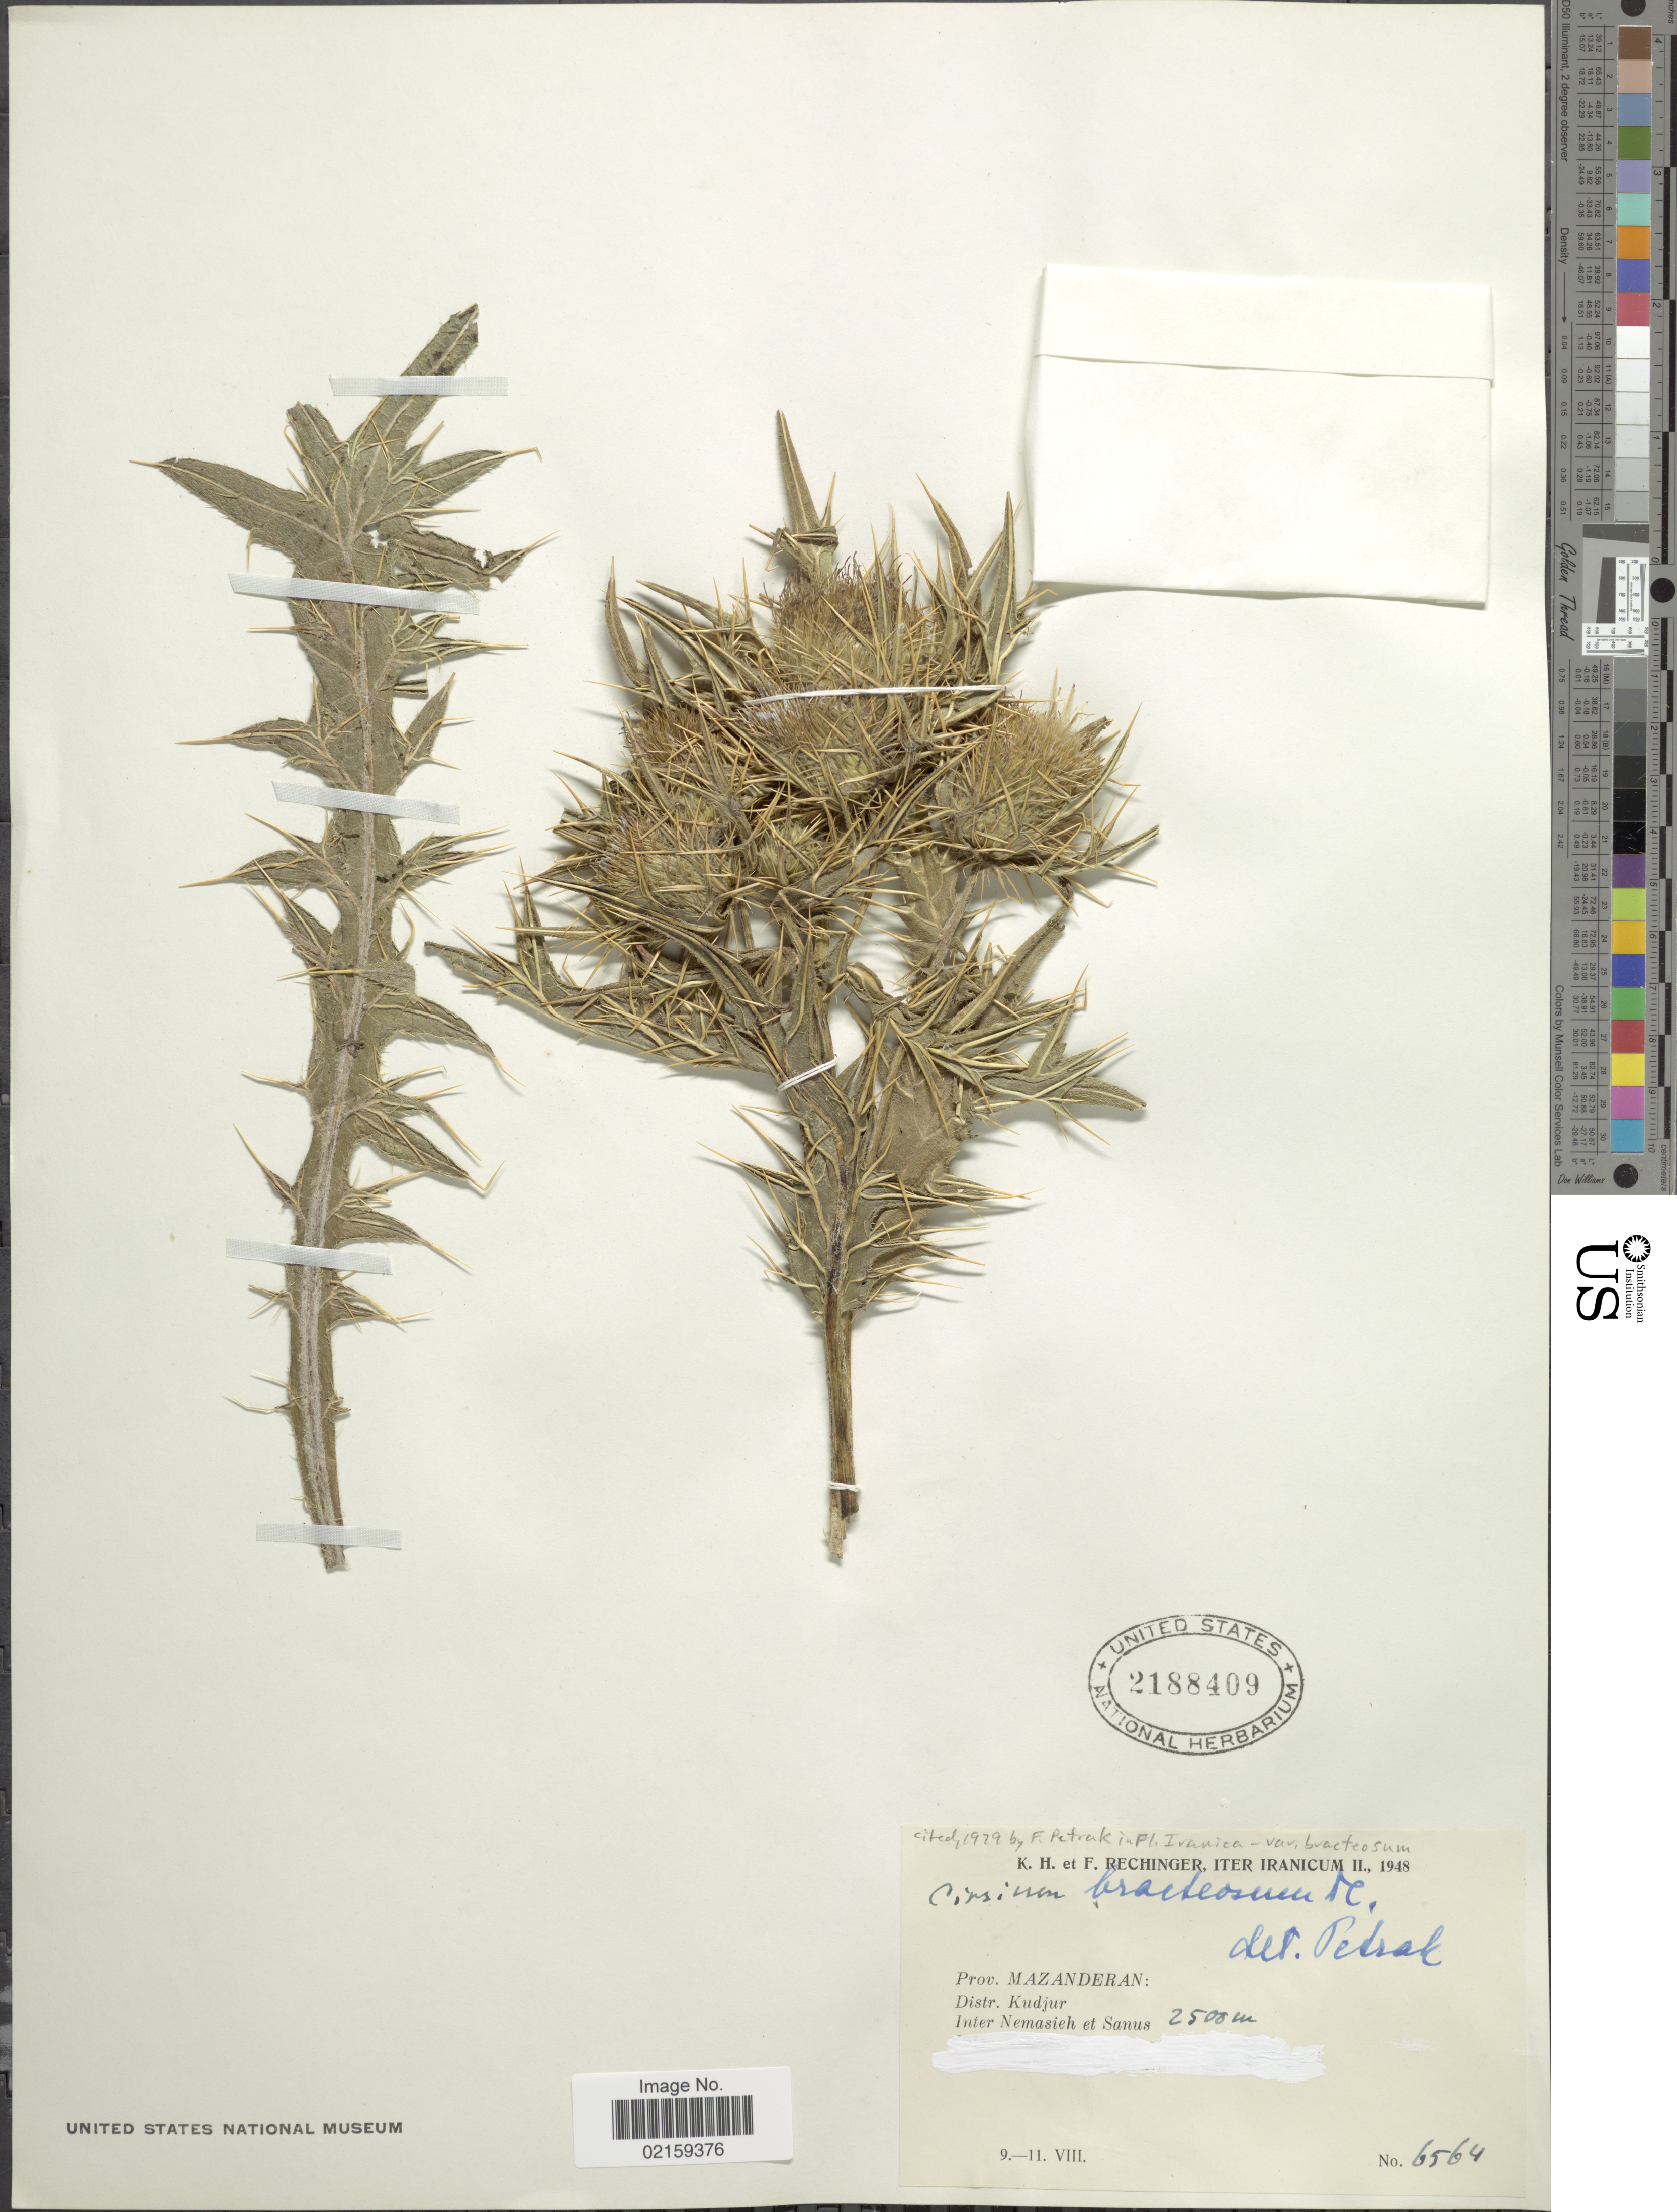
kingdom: Plantae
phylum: Tracheophyta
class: Magnoliopsida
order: Asterales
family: Asteraceae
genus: Cirsium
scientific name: Cirsium bracteosum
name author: DC.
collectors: K. H. Rechinger & F. Rechinger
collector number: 6564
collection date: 1948-08-09/1948-08-11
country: Iran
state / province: Mazandaran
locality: Prov. Mazanderan. Distr. Kudjur. Inter Nemasiek et Sanus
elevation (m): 2500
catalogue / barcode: US 2188409